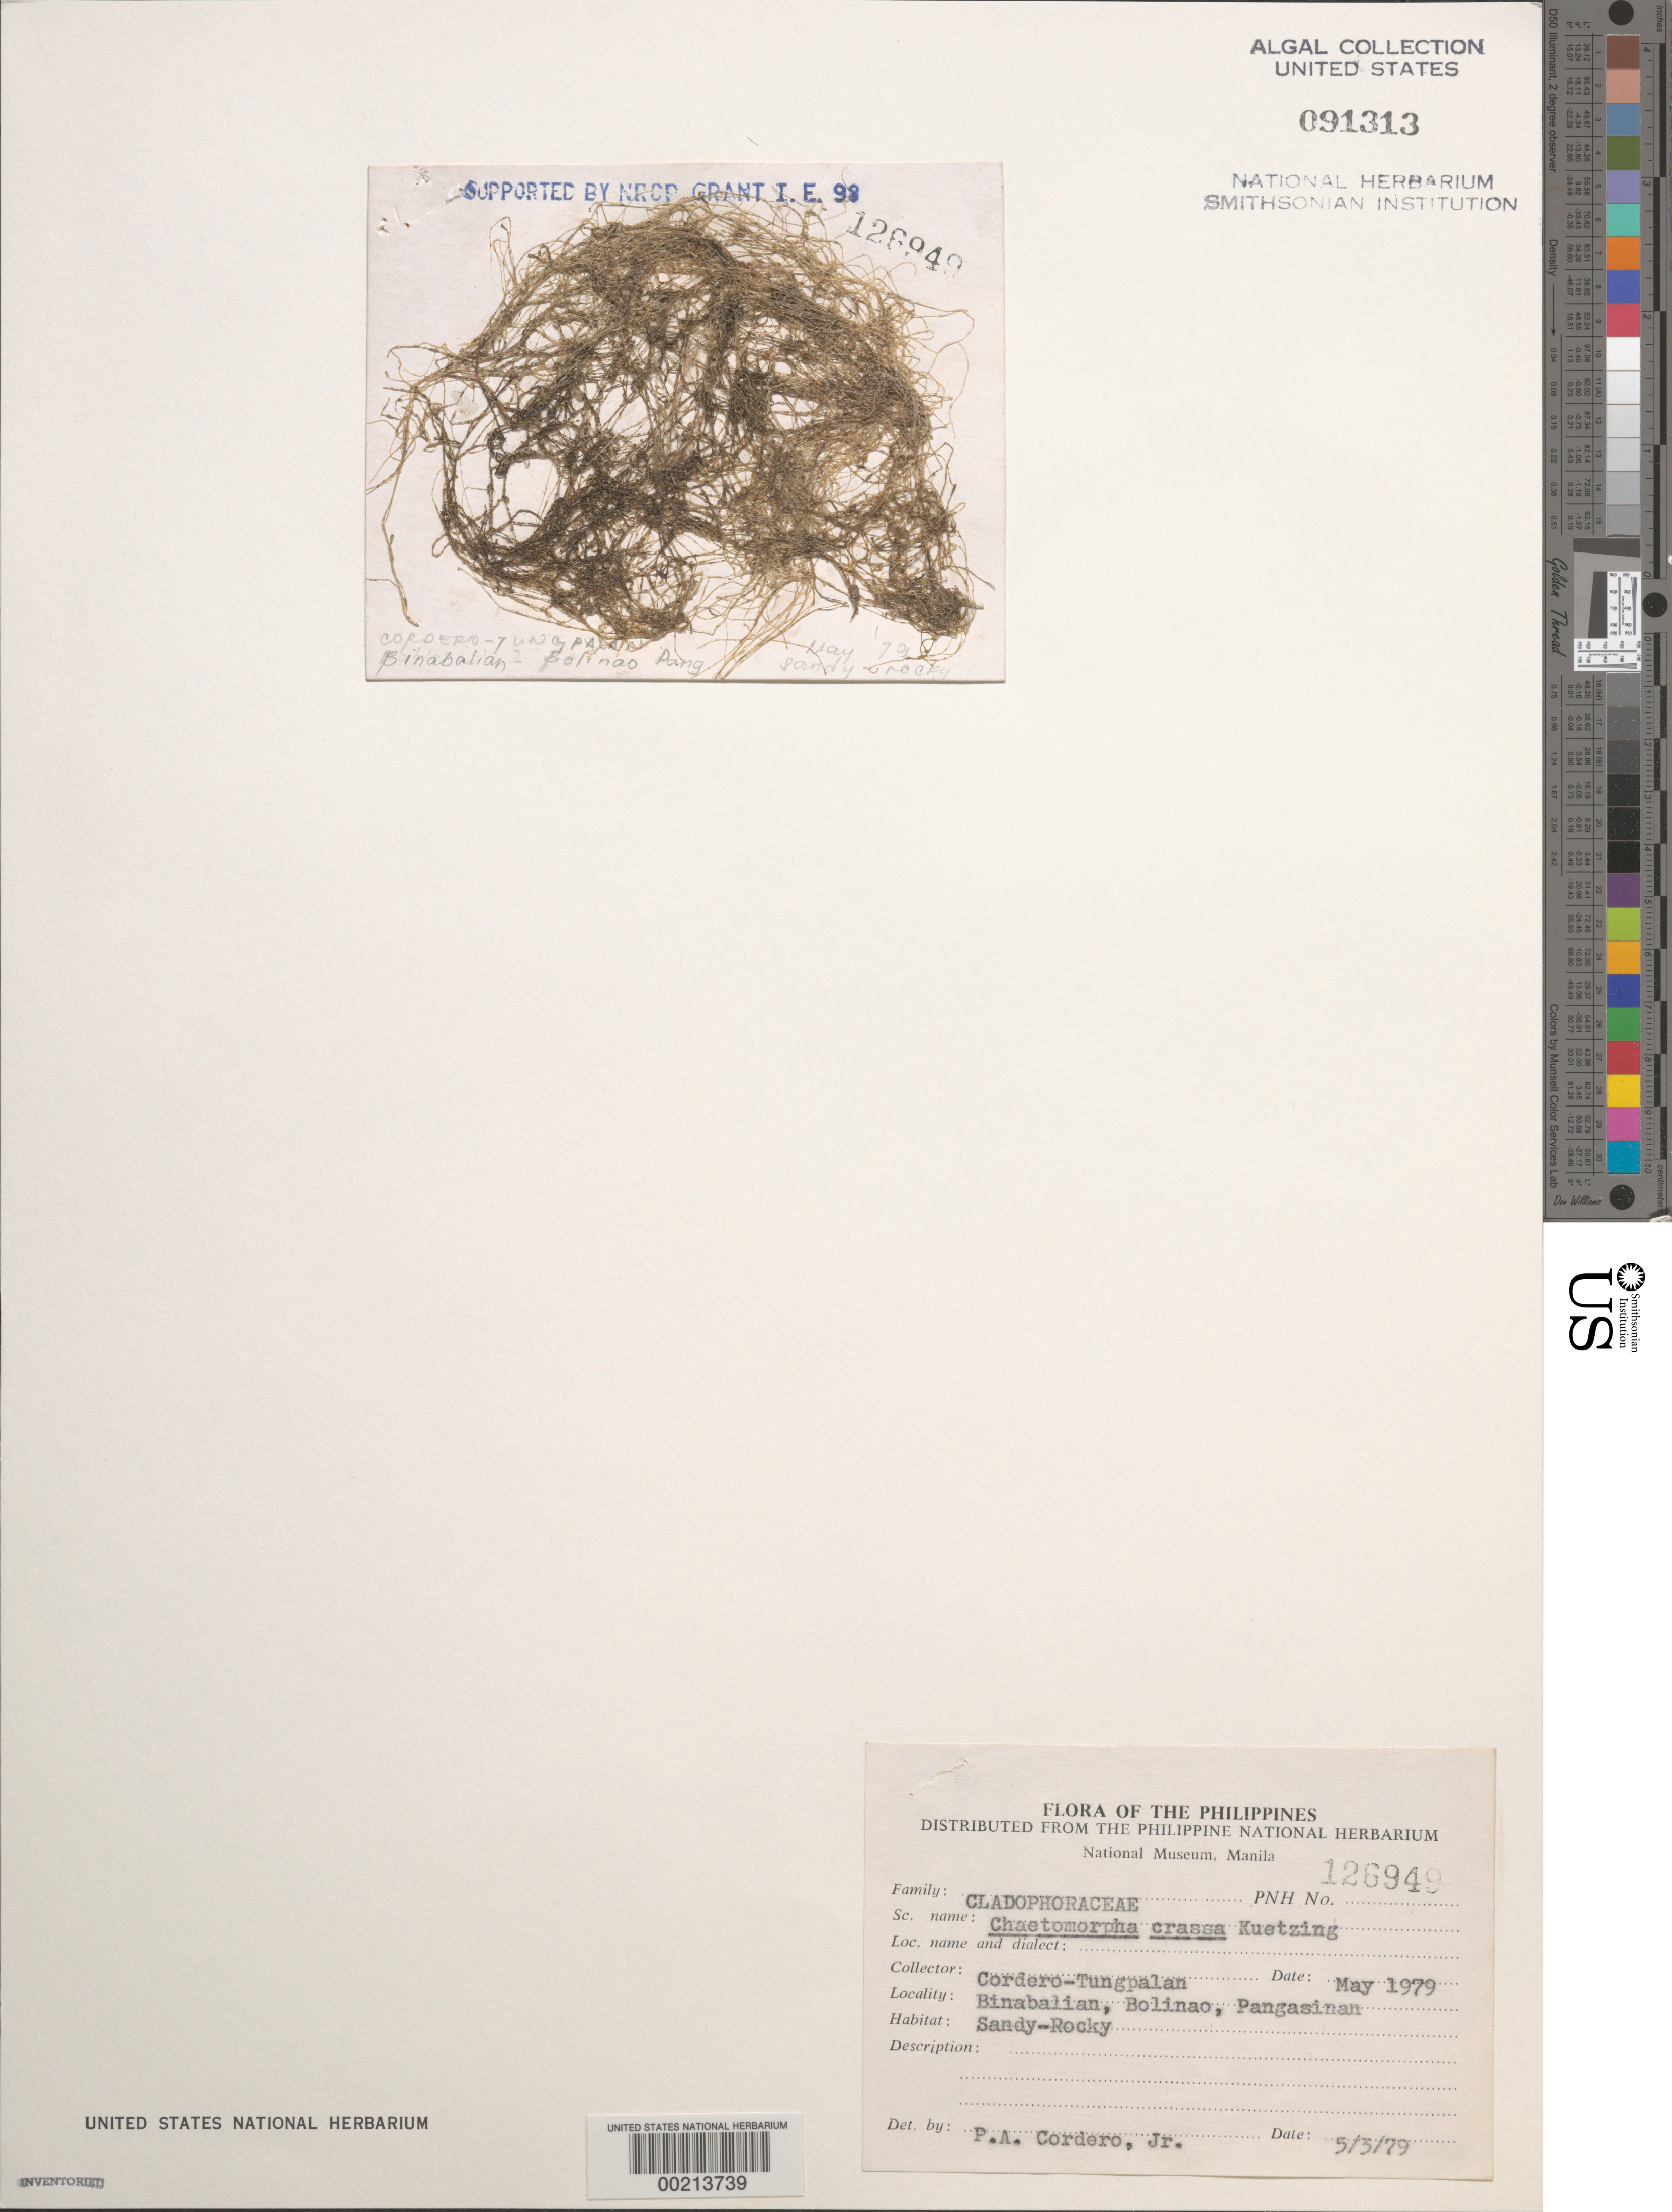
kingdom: Plantae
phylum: Chlorophyta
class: Ulvophyceae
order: Cladophorales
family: Cladophoraceae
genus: Chaetomorpha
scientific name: Chaetomorpha aerea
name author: (Dillwyn) Kütz.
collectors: P. A. Cordero & A. Tungpalan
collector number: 126949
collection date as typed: May 1979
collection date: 1979-05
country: Philippines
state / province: Ilocos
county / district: Pangasinan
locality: Binabalian, bolinao, pangasinan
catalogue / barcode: US 91313